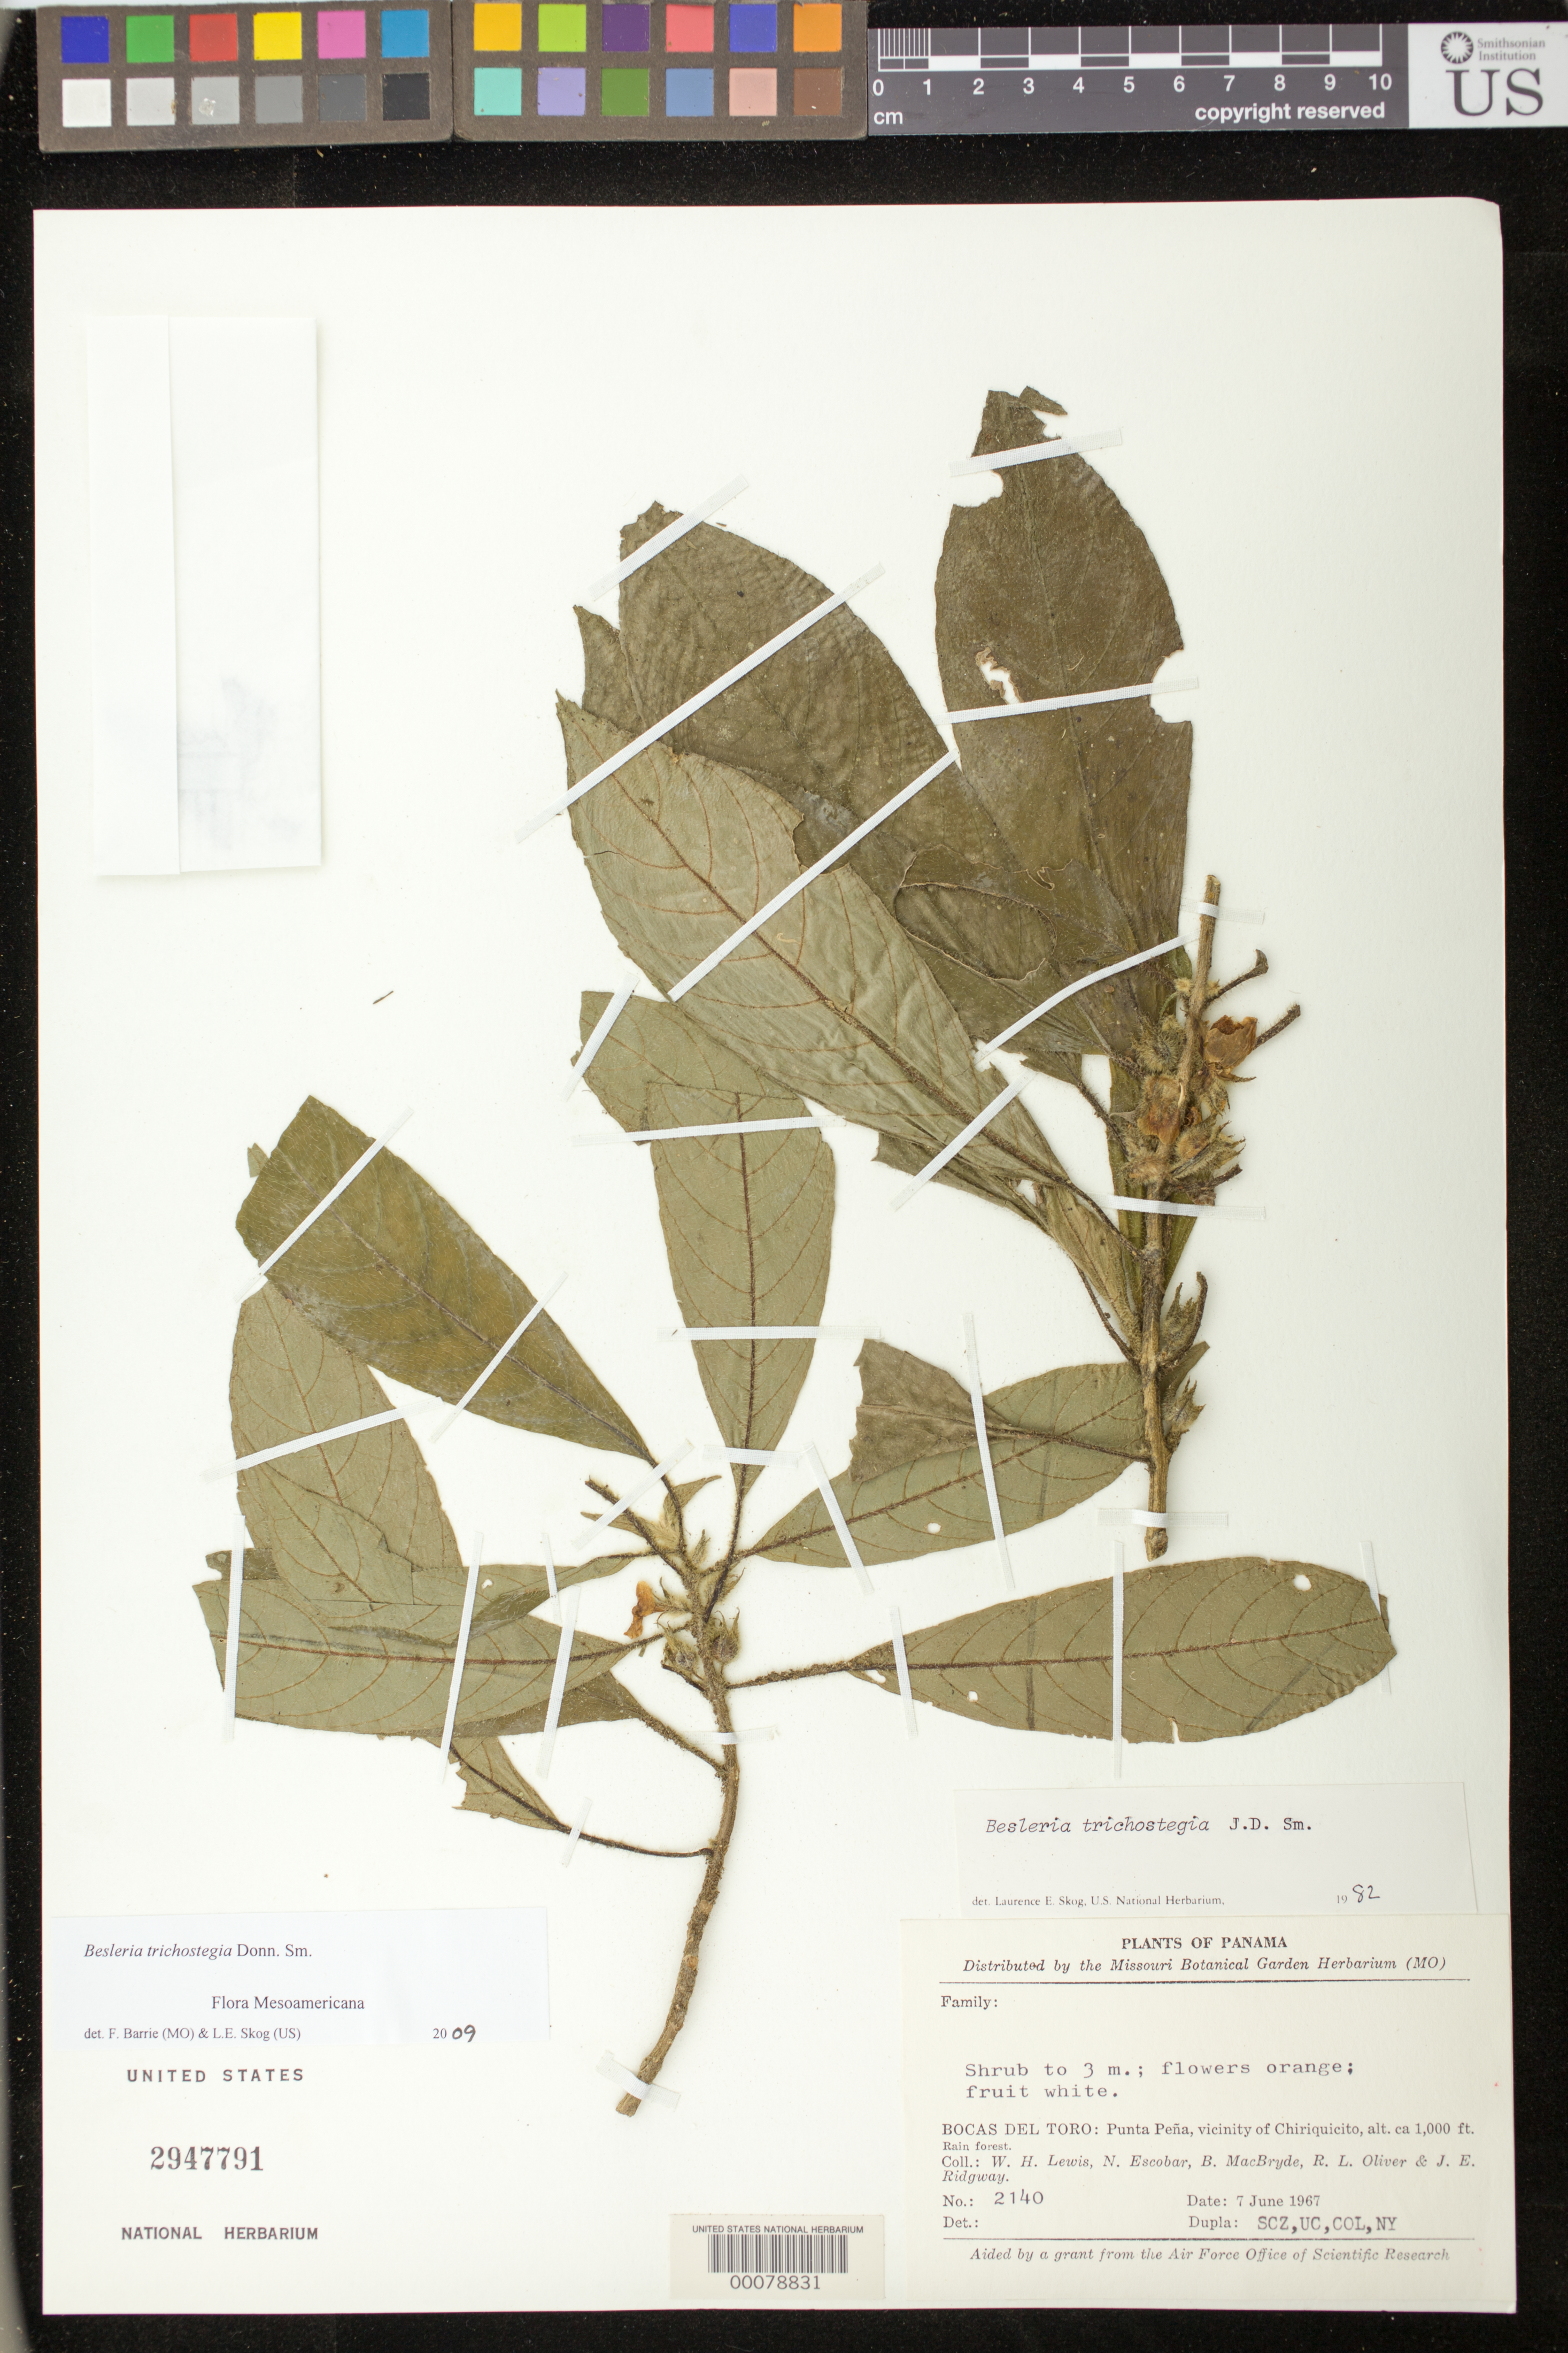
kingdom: Plantae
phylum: Tracheophyta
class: Magnoliopsida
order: Lamiales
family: Gesneriaceae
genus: Besleria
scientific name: Besleria trichostegia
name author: Donn. Sm.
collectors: W. H. Lewis & et al.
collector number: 2140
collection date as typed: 07 Jun 1967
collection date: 1967-06-07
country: Panama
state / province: Bocas del Toro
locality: Punta Pena, vicinity of Chiriquicito Highlands, Pahang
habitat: Rain forest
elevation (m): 305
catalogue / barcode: US 2947791